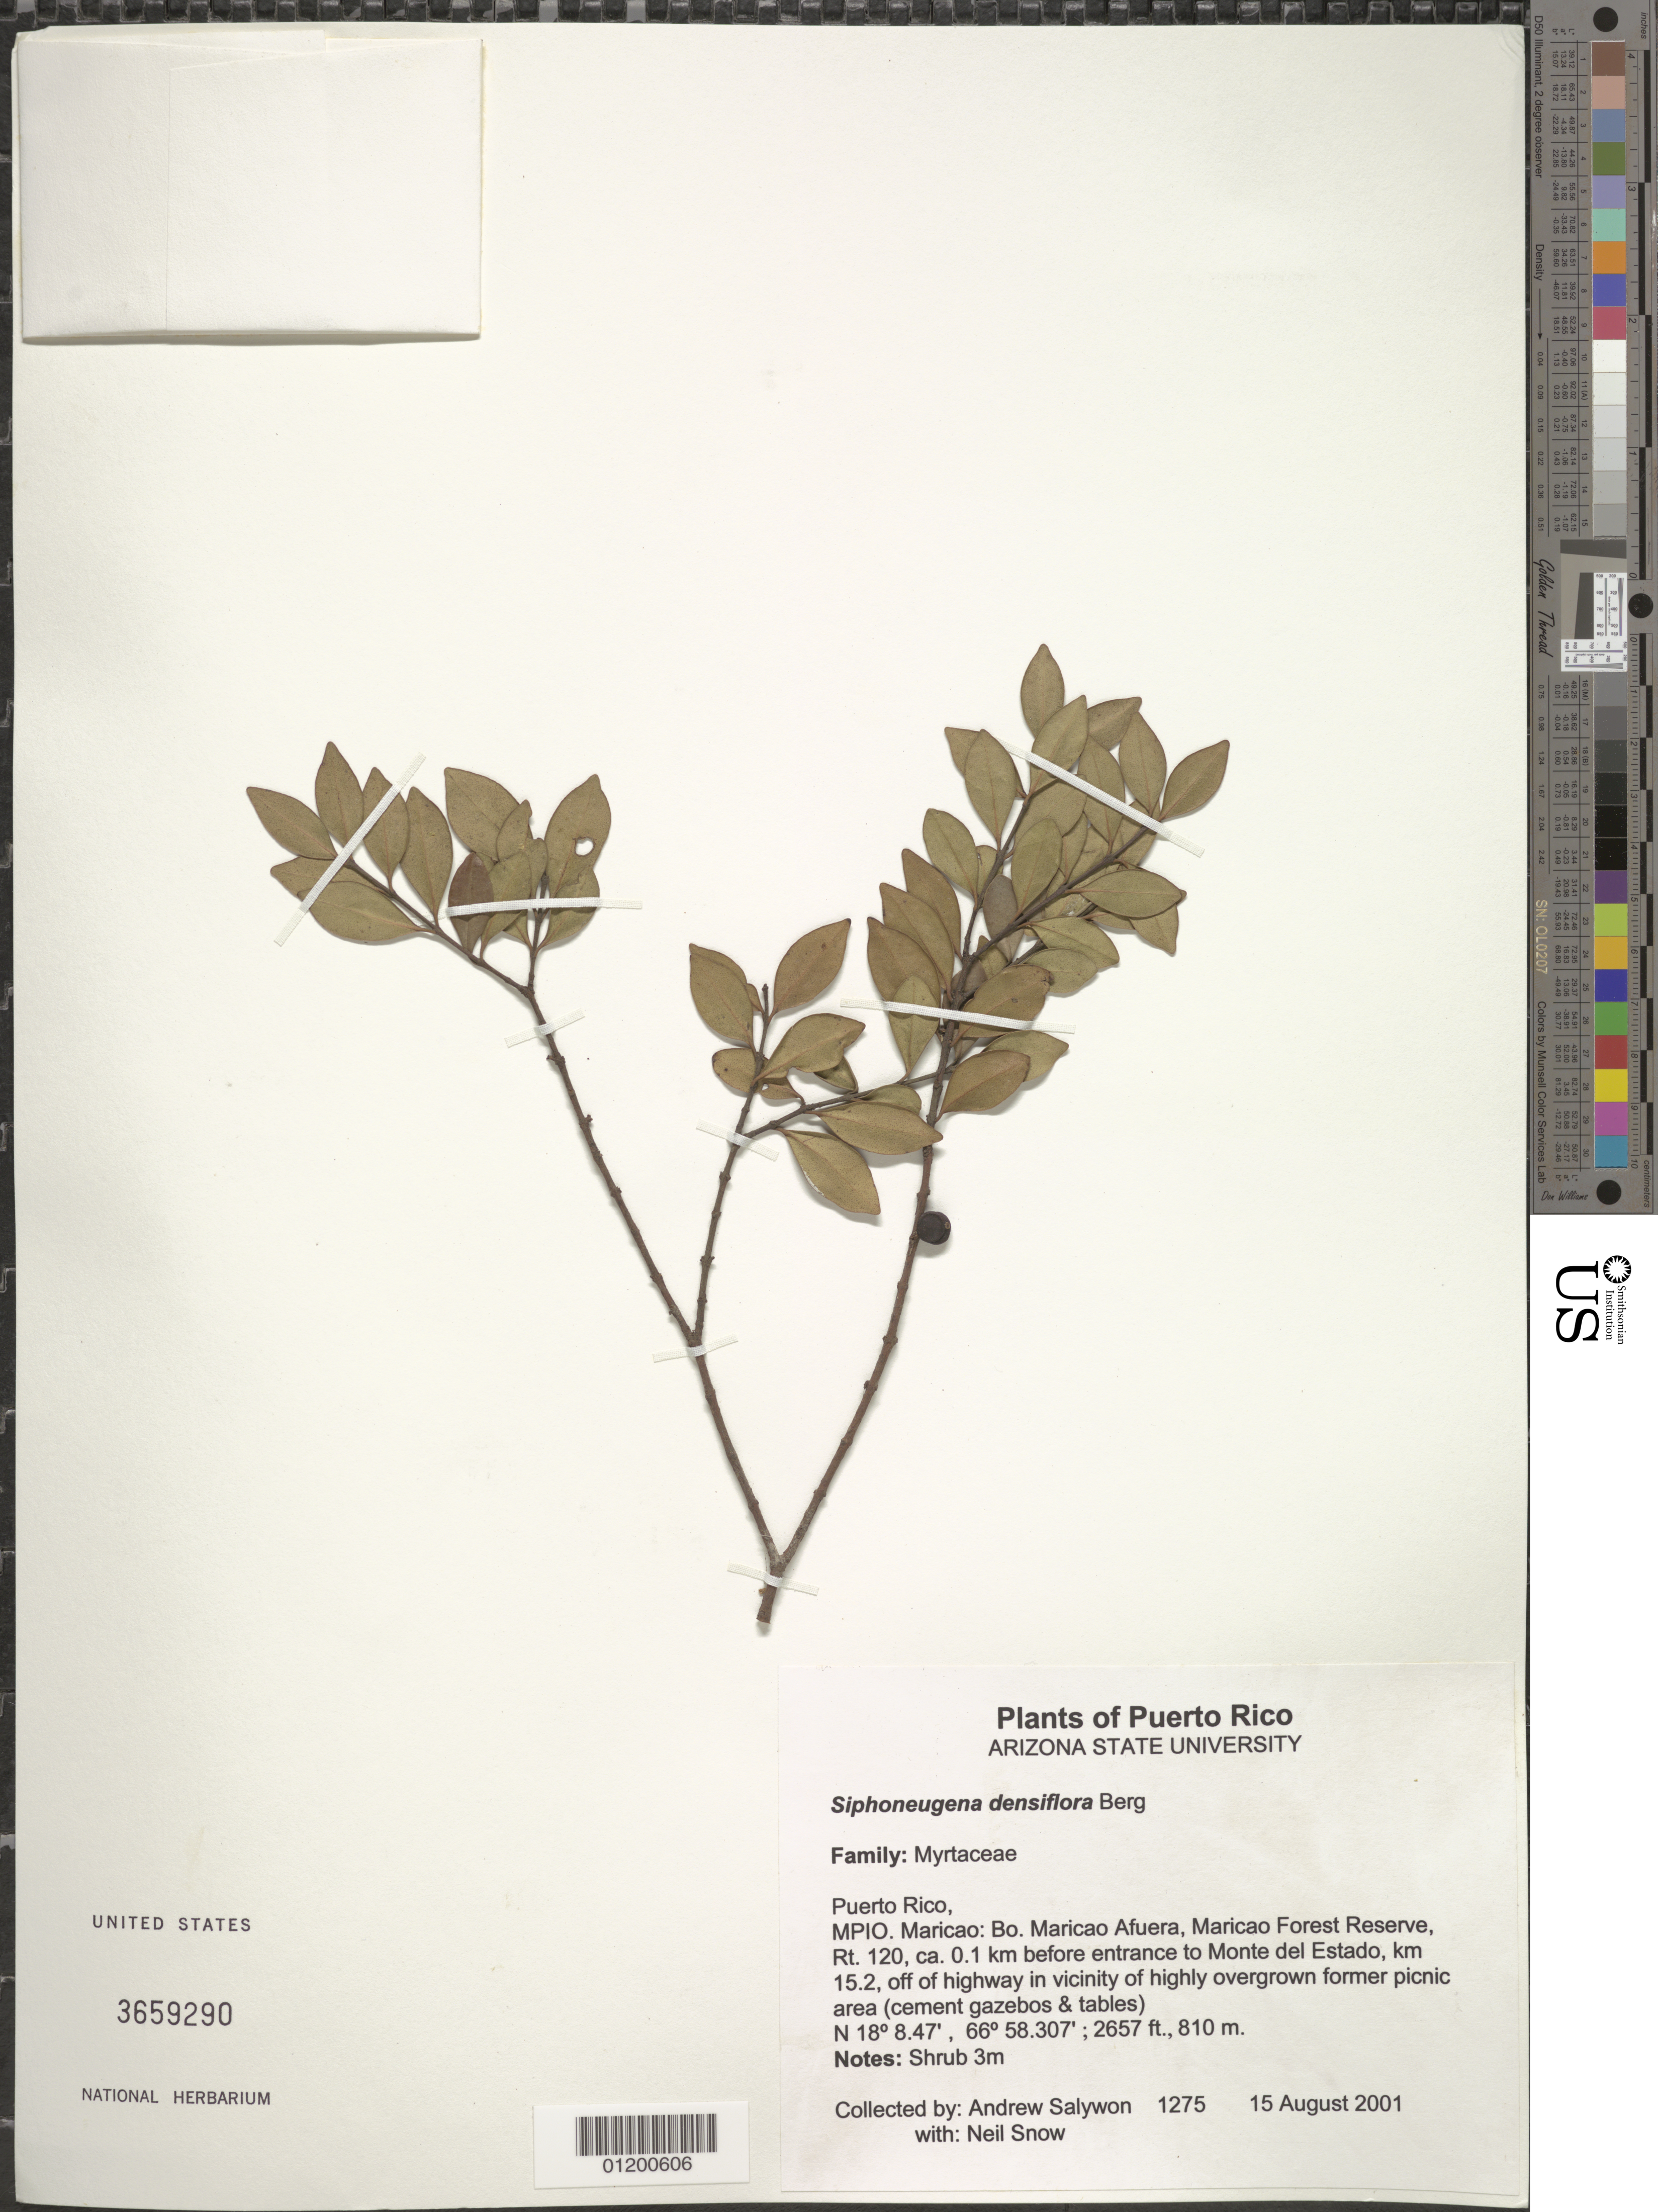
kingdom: Plantae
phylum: Tracheophyta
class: Magnoliopsida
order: Myrtales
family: Myrtaceae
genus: Siphoneugena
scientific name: Siphoneugena densiflora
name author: O. Berg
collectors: A. M. Salywon & N. Snow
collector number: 1275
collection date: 2001-08-15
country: Puerto Rico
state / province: Maricao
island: Puerto Rico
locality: Bo. Maricao Afuera, Maricao Forest Reserve, Rt. 120 ca. 0.1 km before entrance to Monte del Estado, km 15.2, off of highway in vicinity of highly overgrown former picnic area.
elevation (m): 810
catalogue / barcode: US 3659290